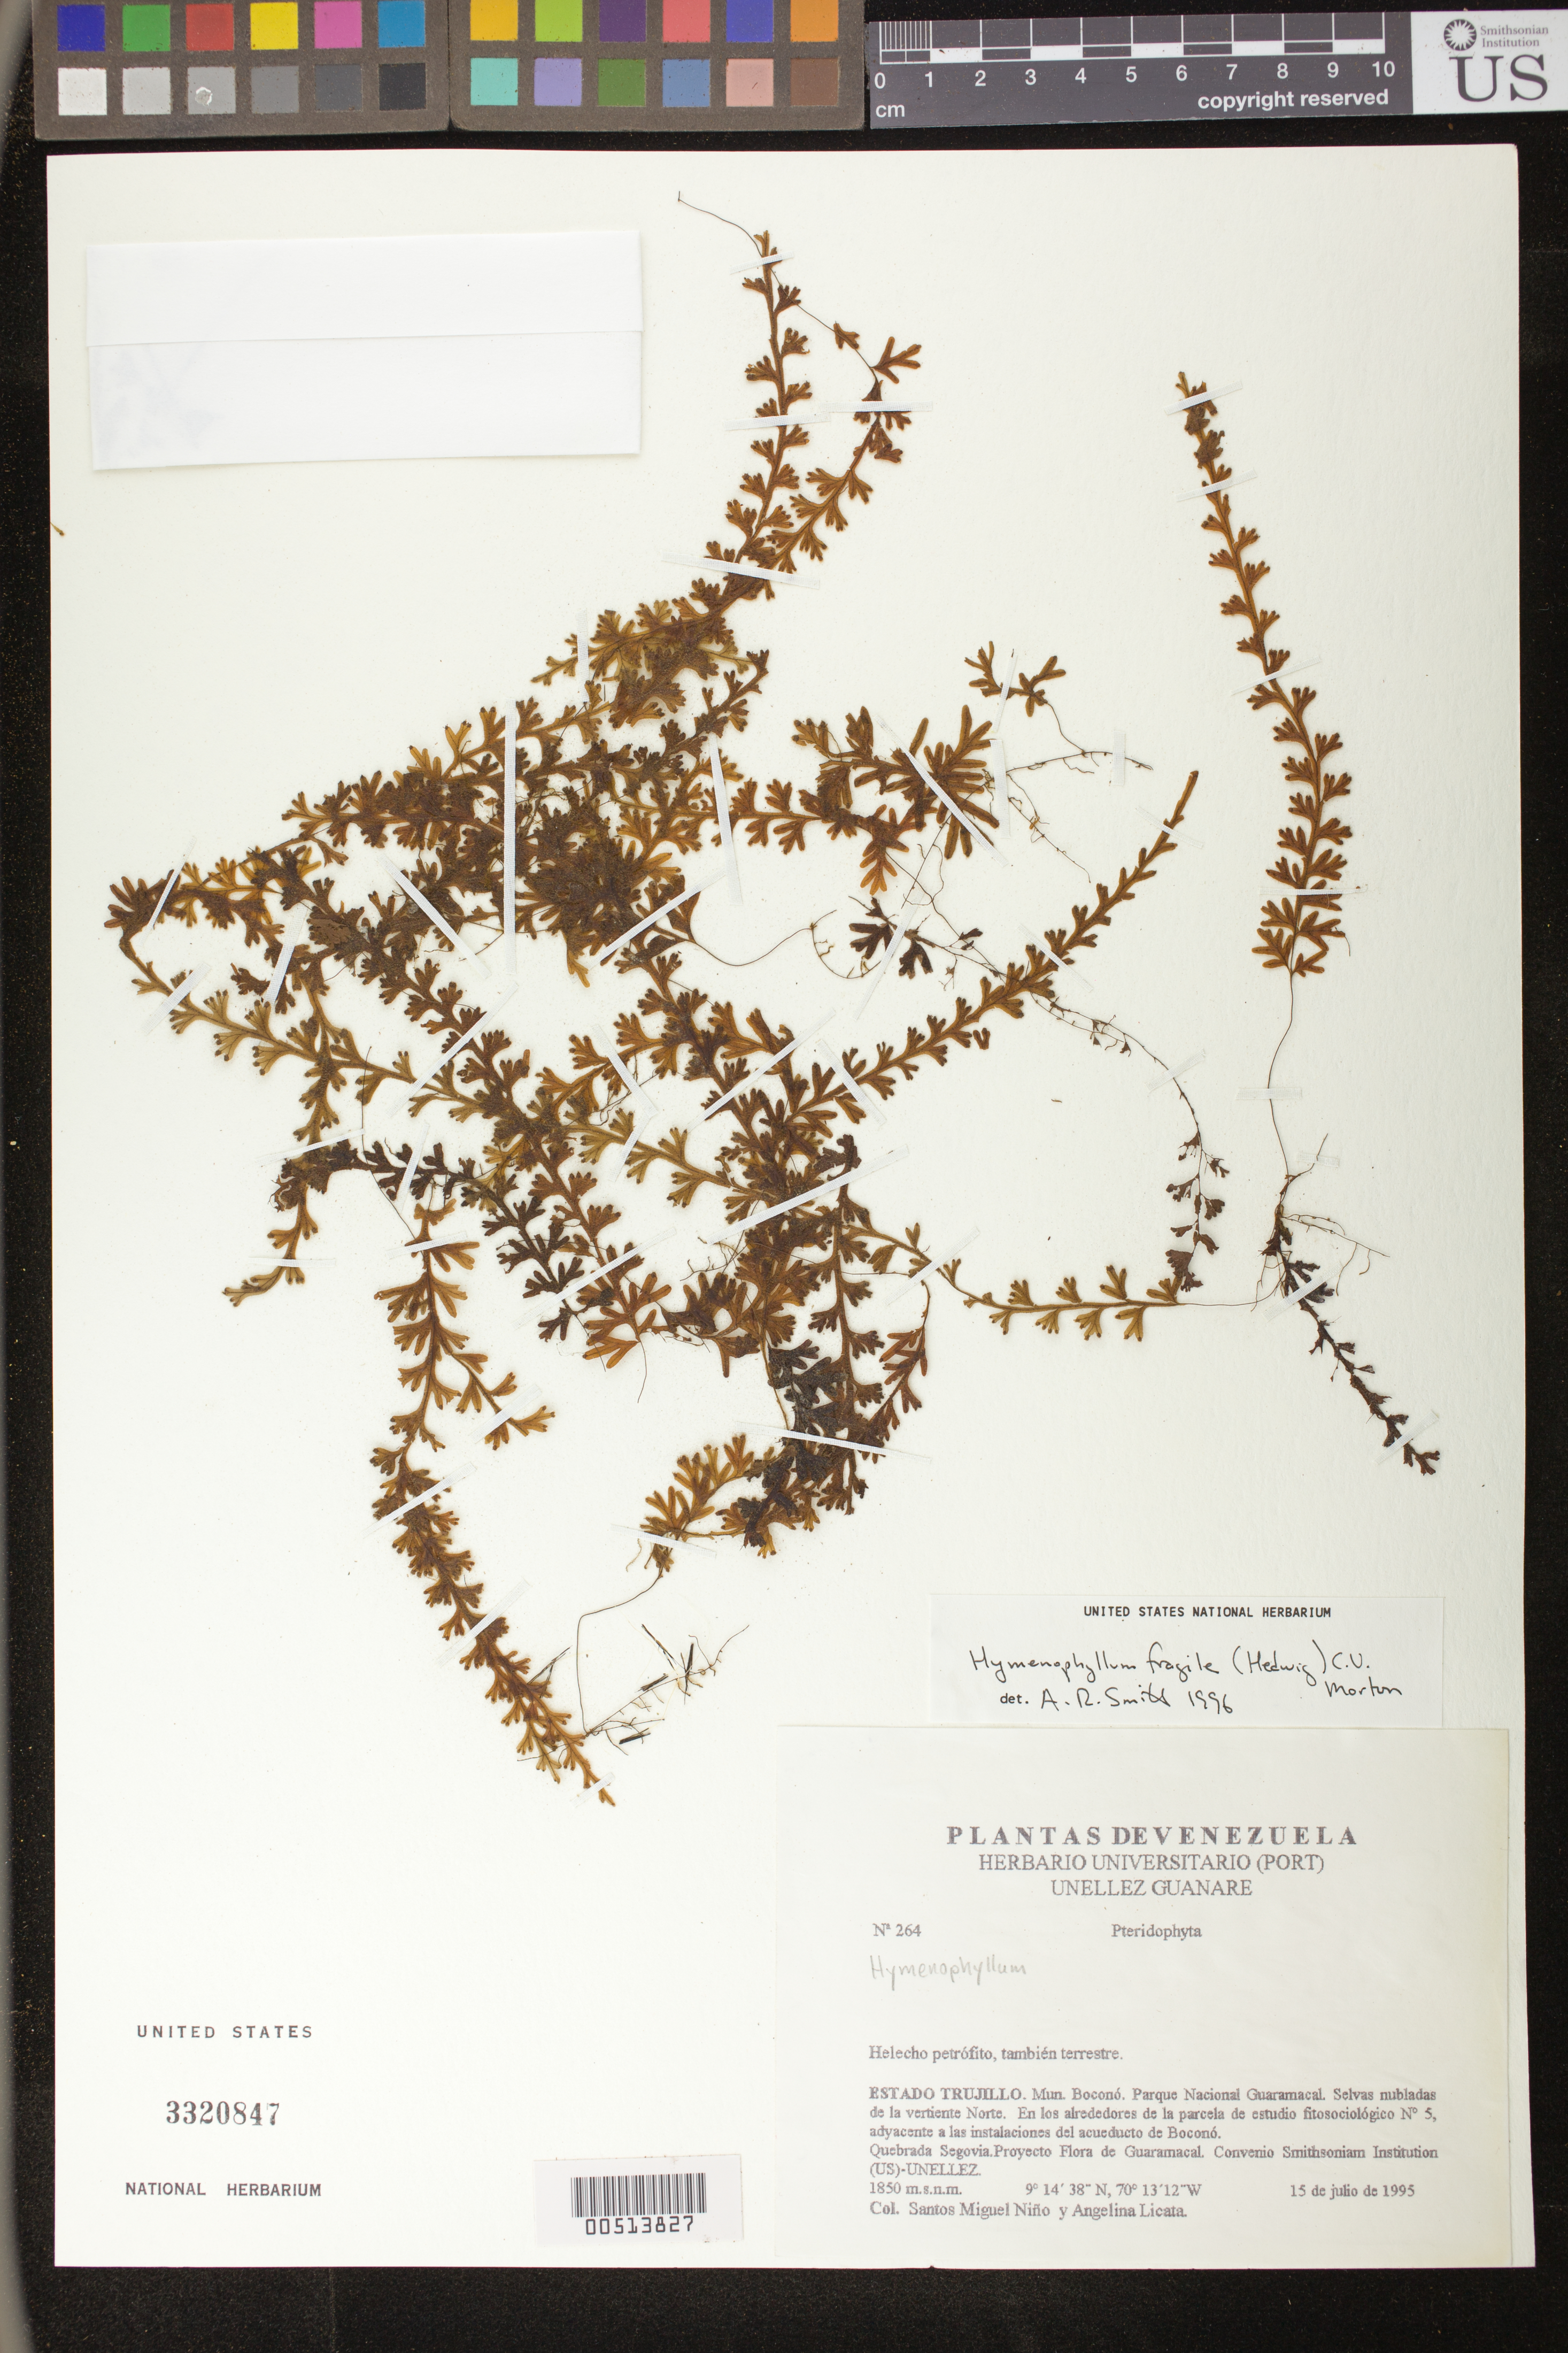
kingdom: Plantae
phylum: Tracheophyta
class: Polypodiopsida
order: Hymenophyllales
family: Hymenophyllaceae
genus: Hymenophyllum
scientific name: Hymenophyllum fragile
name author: (Hedw.) C.V. Morton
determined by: Smith, Alan R., (UC)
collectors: S. M. Niño & A. Licata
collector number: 264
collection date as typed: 15 Jul 1995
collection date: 1995-07-15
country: Venezuela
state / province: Trujillo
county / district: Boconó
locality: Parque Nacional Guaramacal, vertiente N, adyacente a las instalaciones del acueducto de Boconó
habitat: Selvas nubladas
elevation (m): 1850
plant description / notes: PORT, UC, US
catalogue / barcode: US 3320847